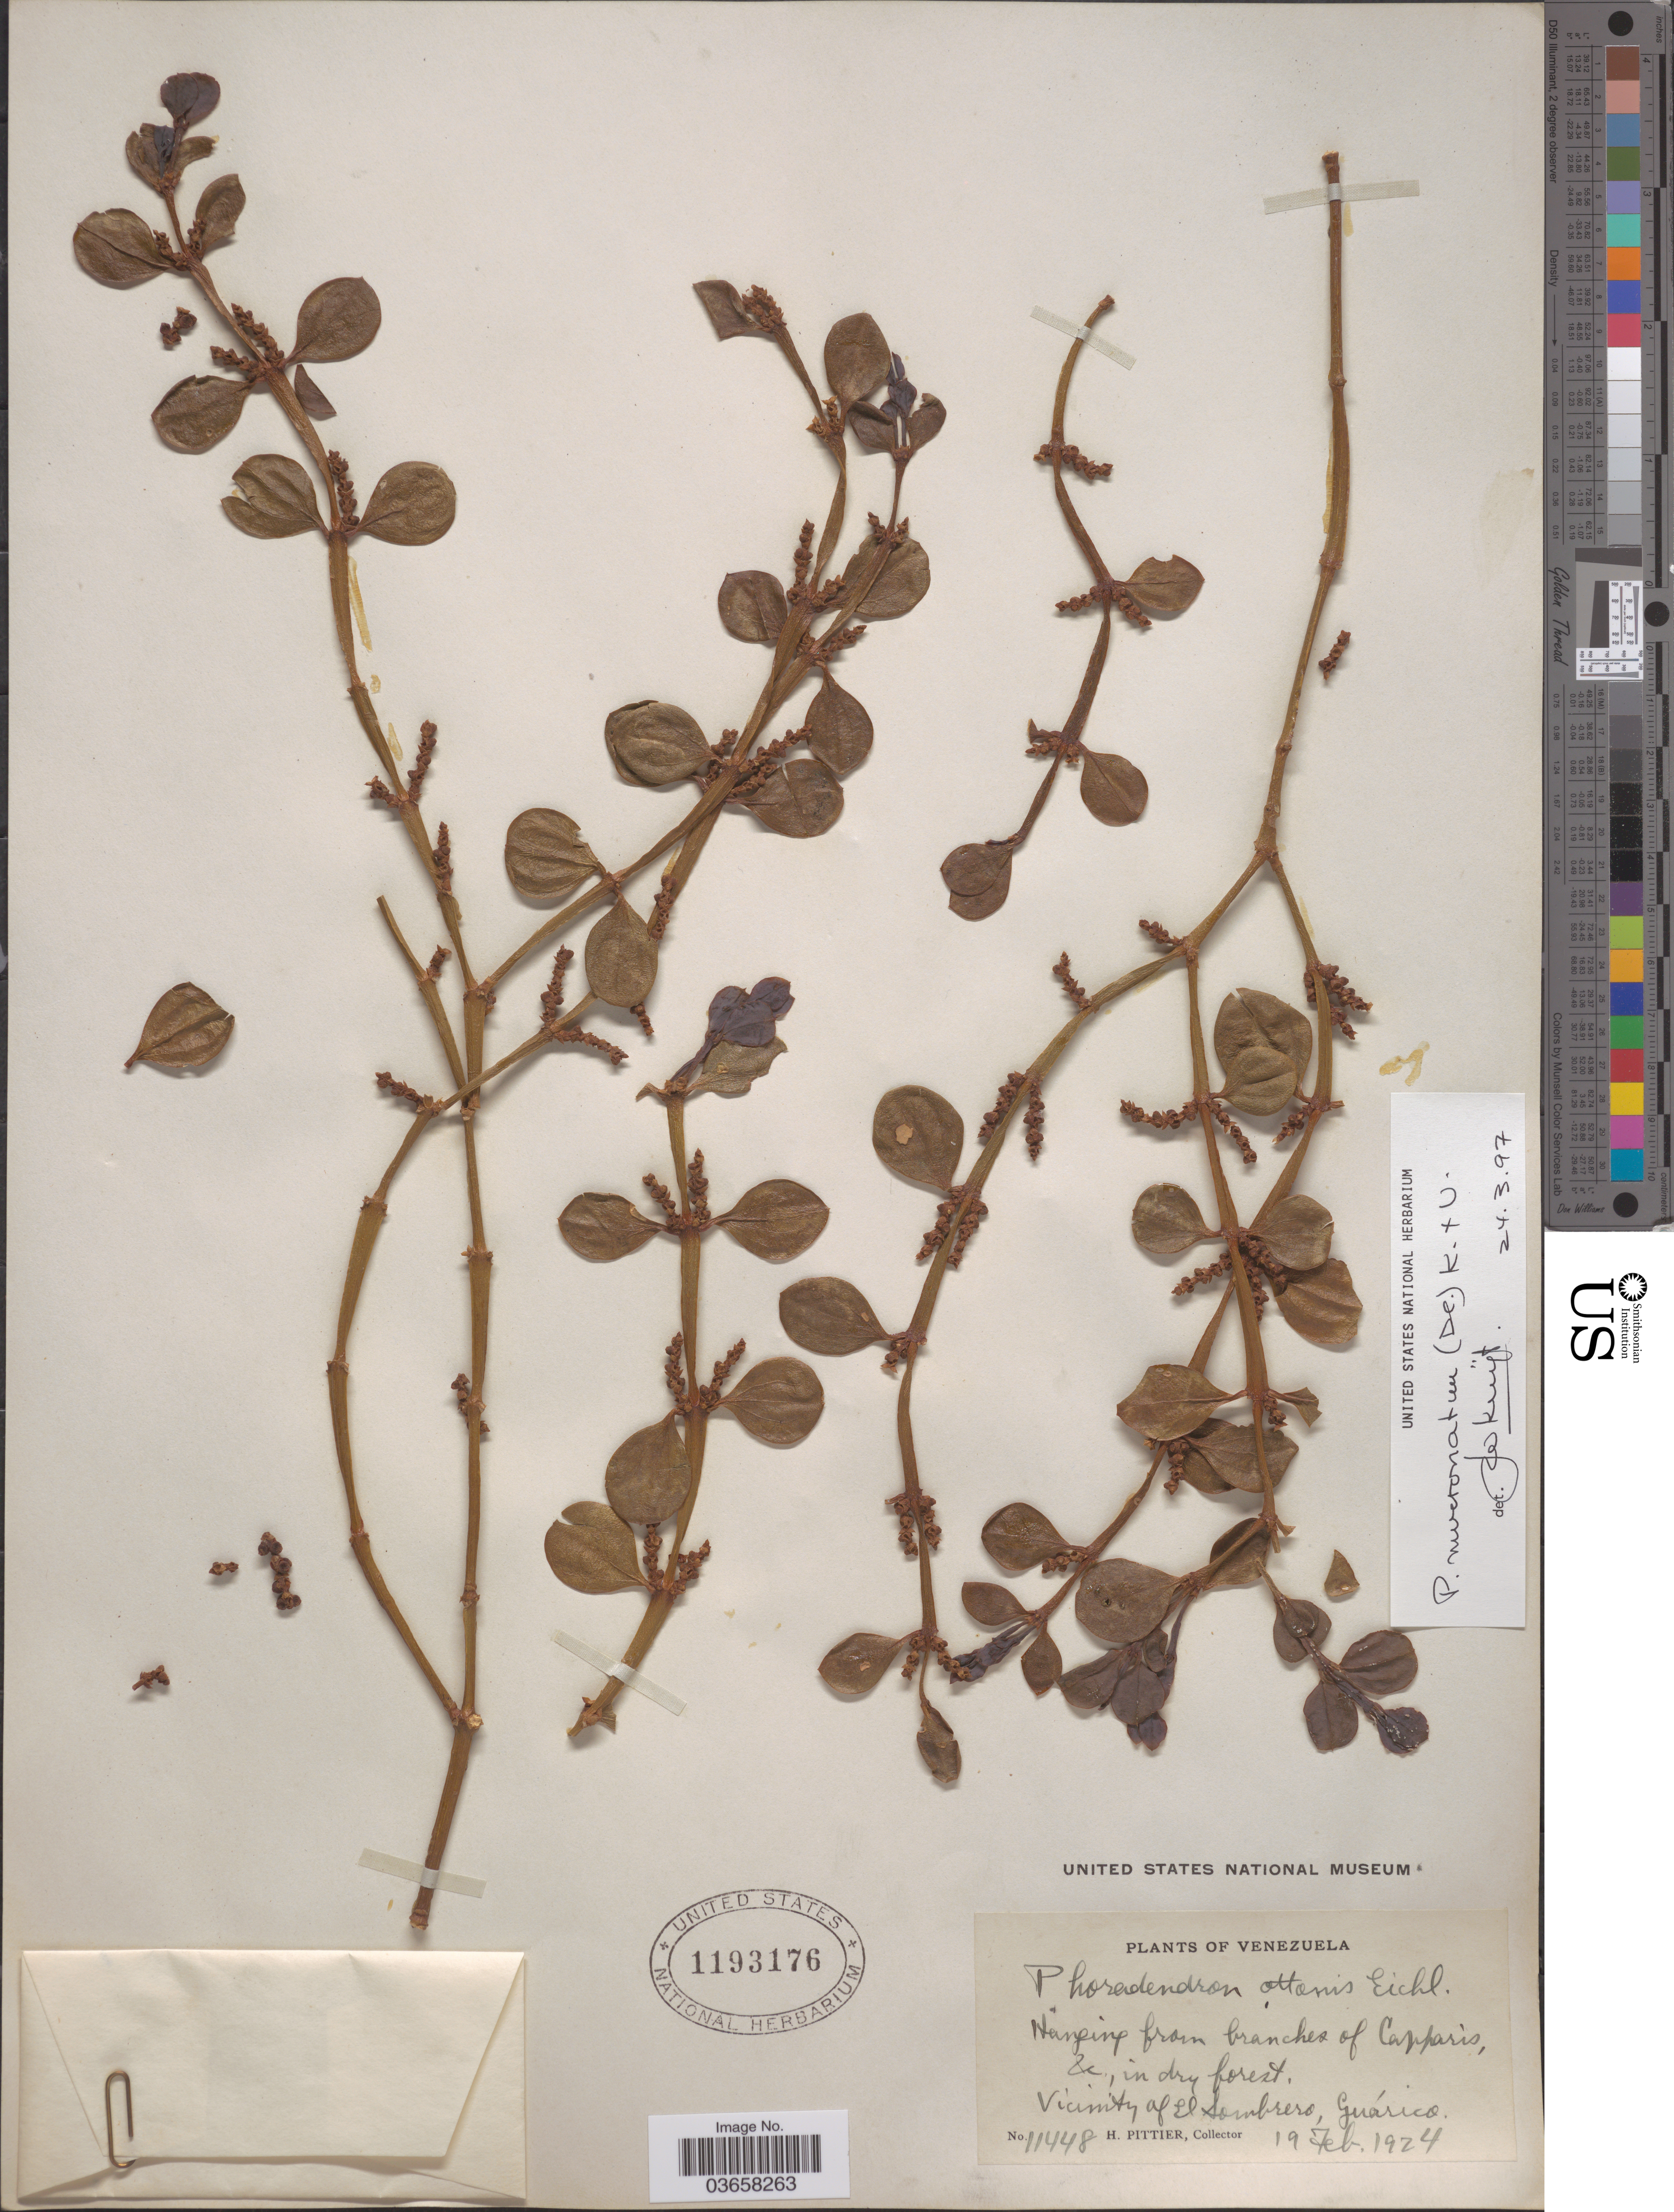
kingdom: Plantae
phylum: Tracheophyta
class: Magnoliopsida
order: Santalales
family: Viscaceae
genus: Phoradendron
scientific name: Phoradendron mucronatum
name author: (DC.) Krug & Urb.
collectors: H. F. Pittier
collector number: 11448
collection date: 1924-02-19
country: Venezuela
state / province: Guárico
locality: Vicinity of El Sombrero.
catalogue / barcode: US 1193176